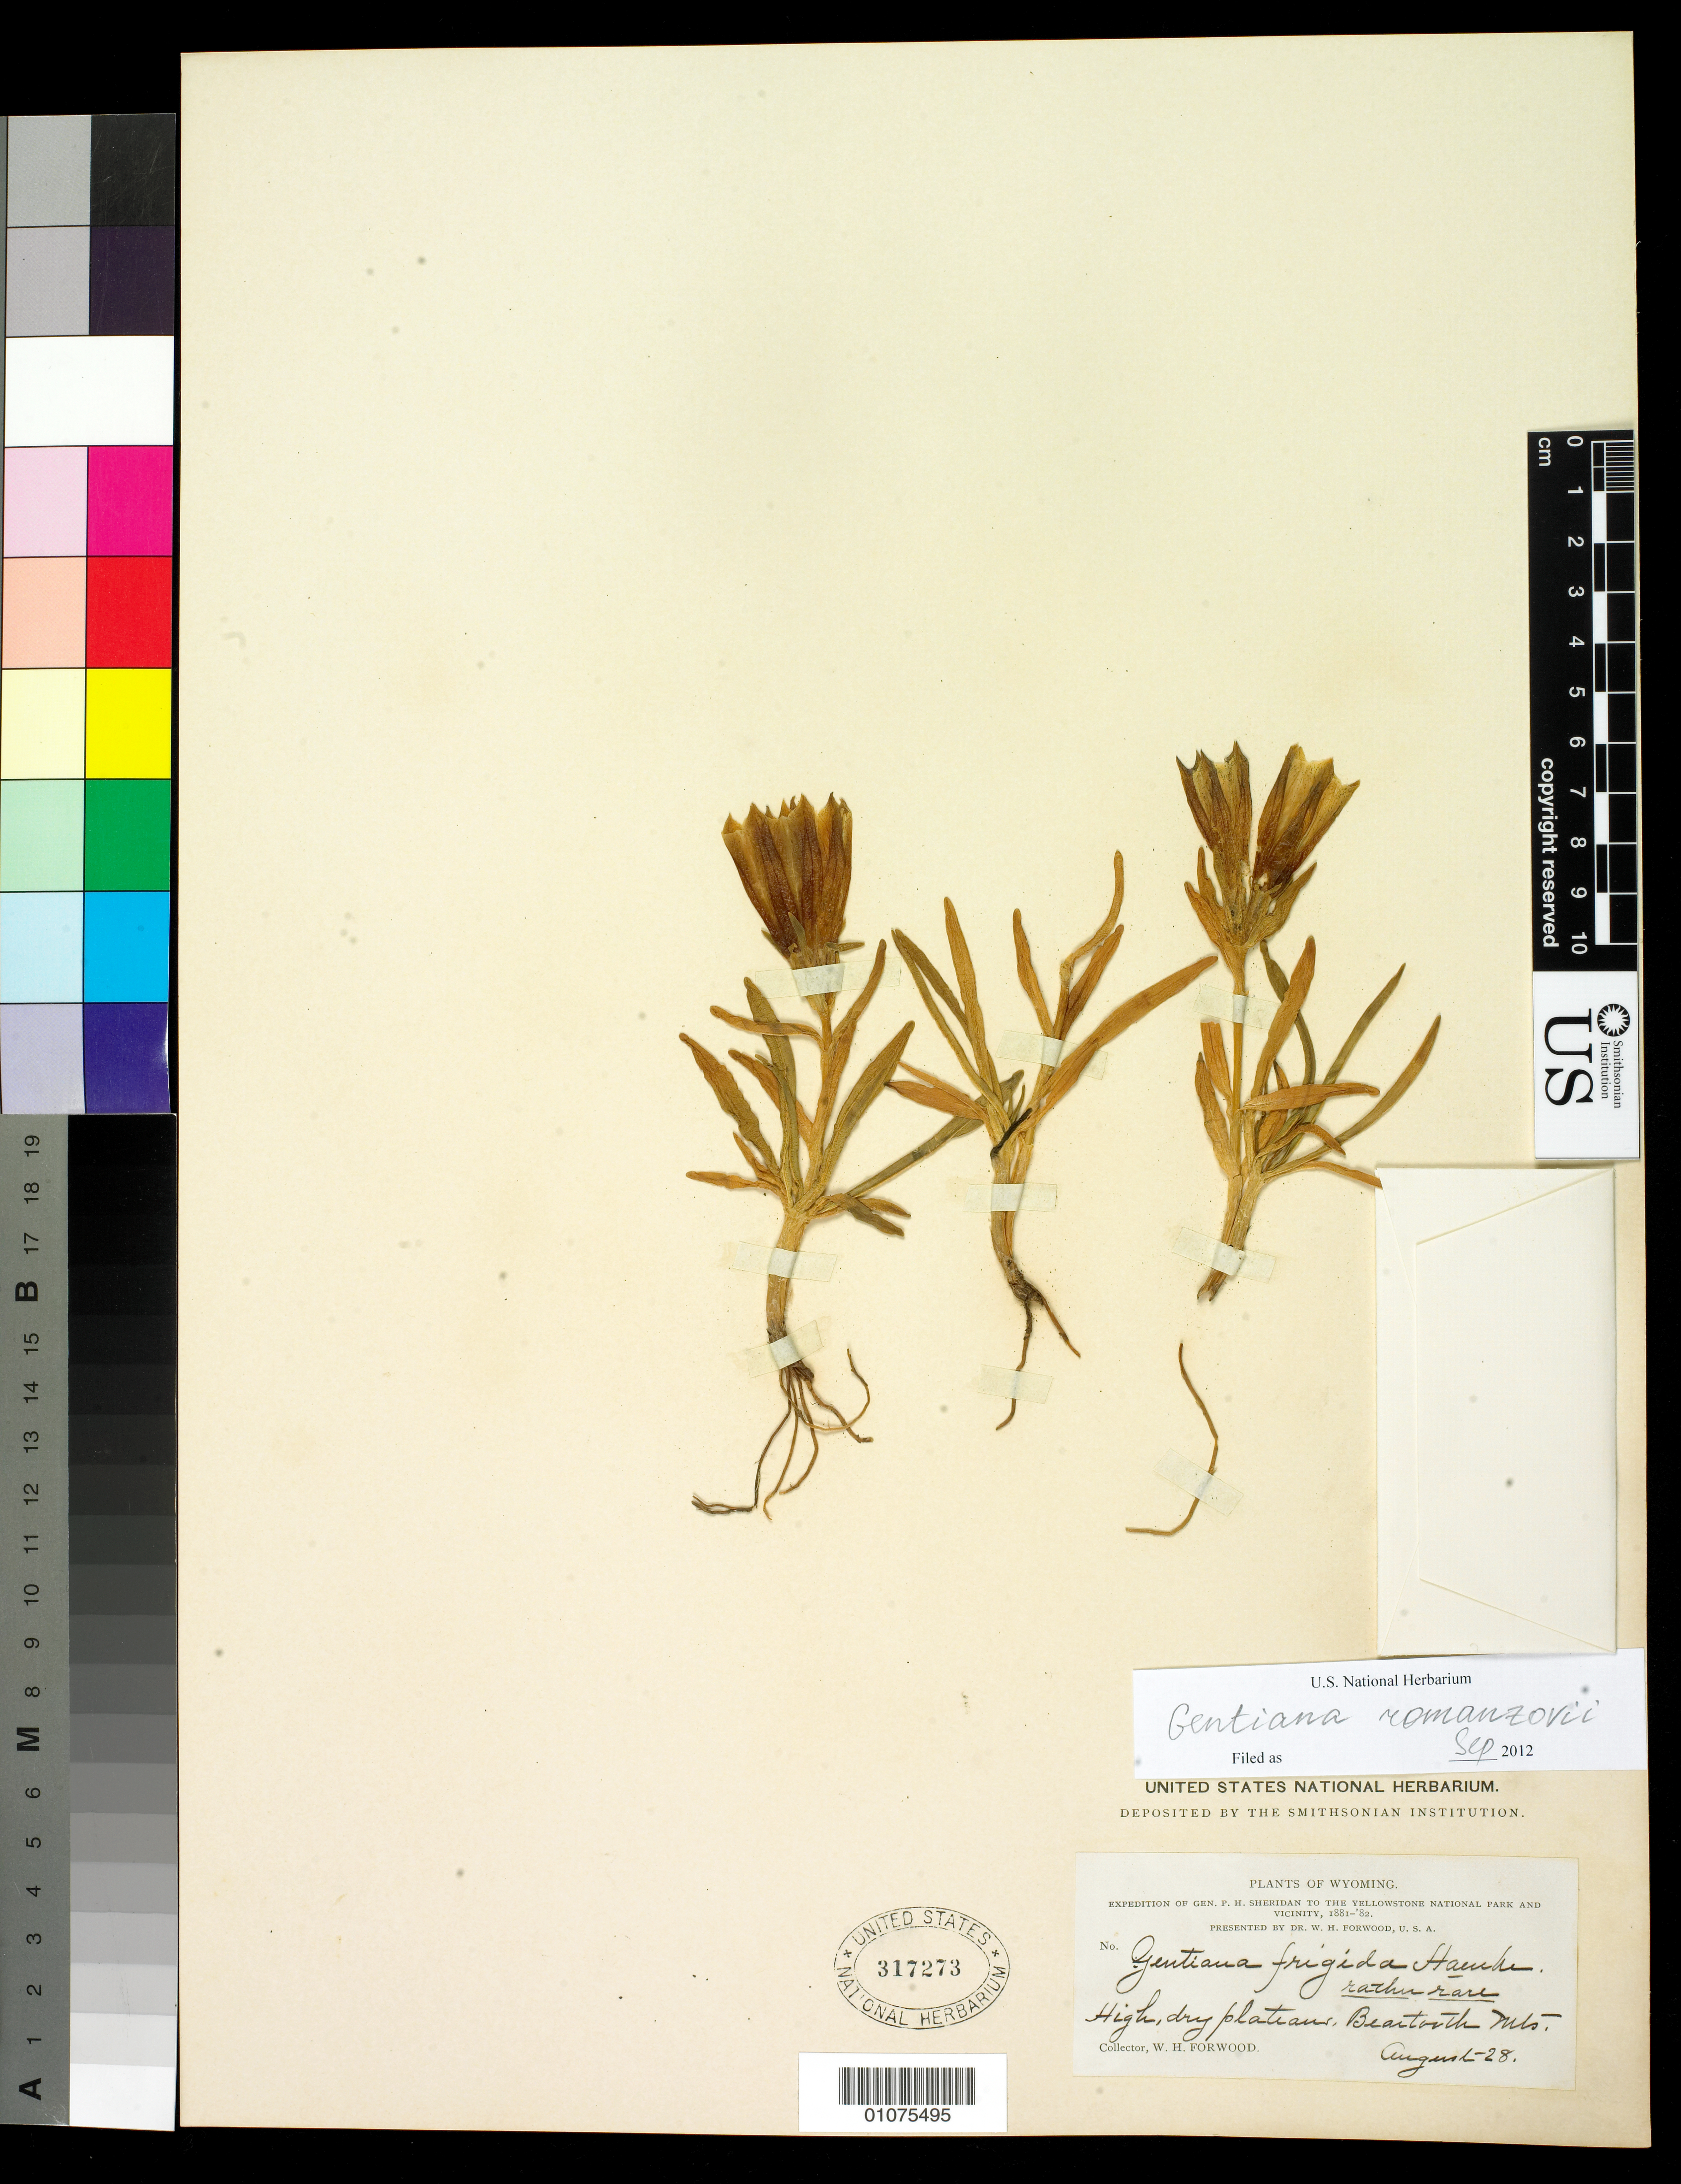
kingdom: Plantae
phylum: Tracheophyta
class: Magnoliopsida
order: Gentianales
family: Gentianaceae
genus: Gentiana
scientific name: Gentiana romanzovii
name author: Ledeb. ex Bunge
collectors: W. Forwood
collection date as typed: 28 Aug 1881 or 28 Aug 1882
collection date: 1881-08-28 or 1882-08-28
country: United States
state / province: Montana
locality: Beartooth Mts.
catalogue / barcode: US 317273